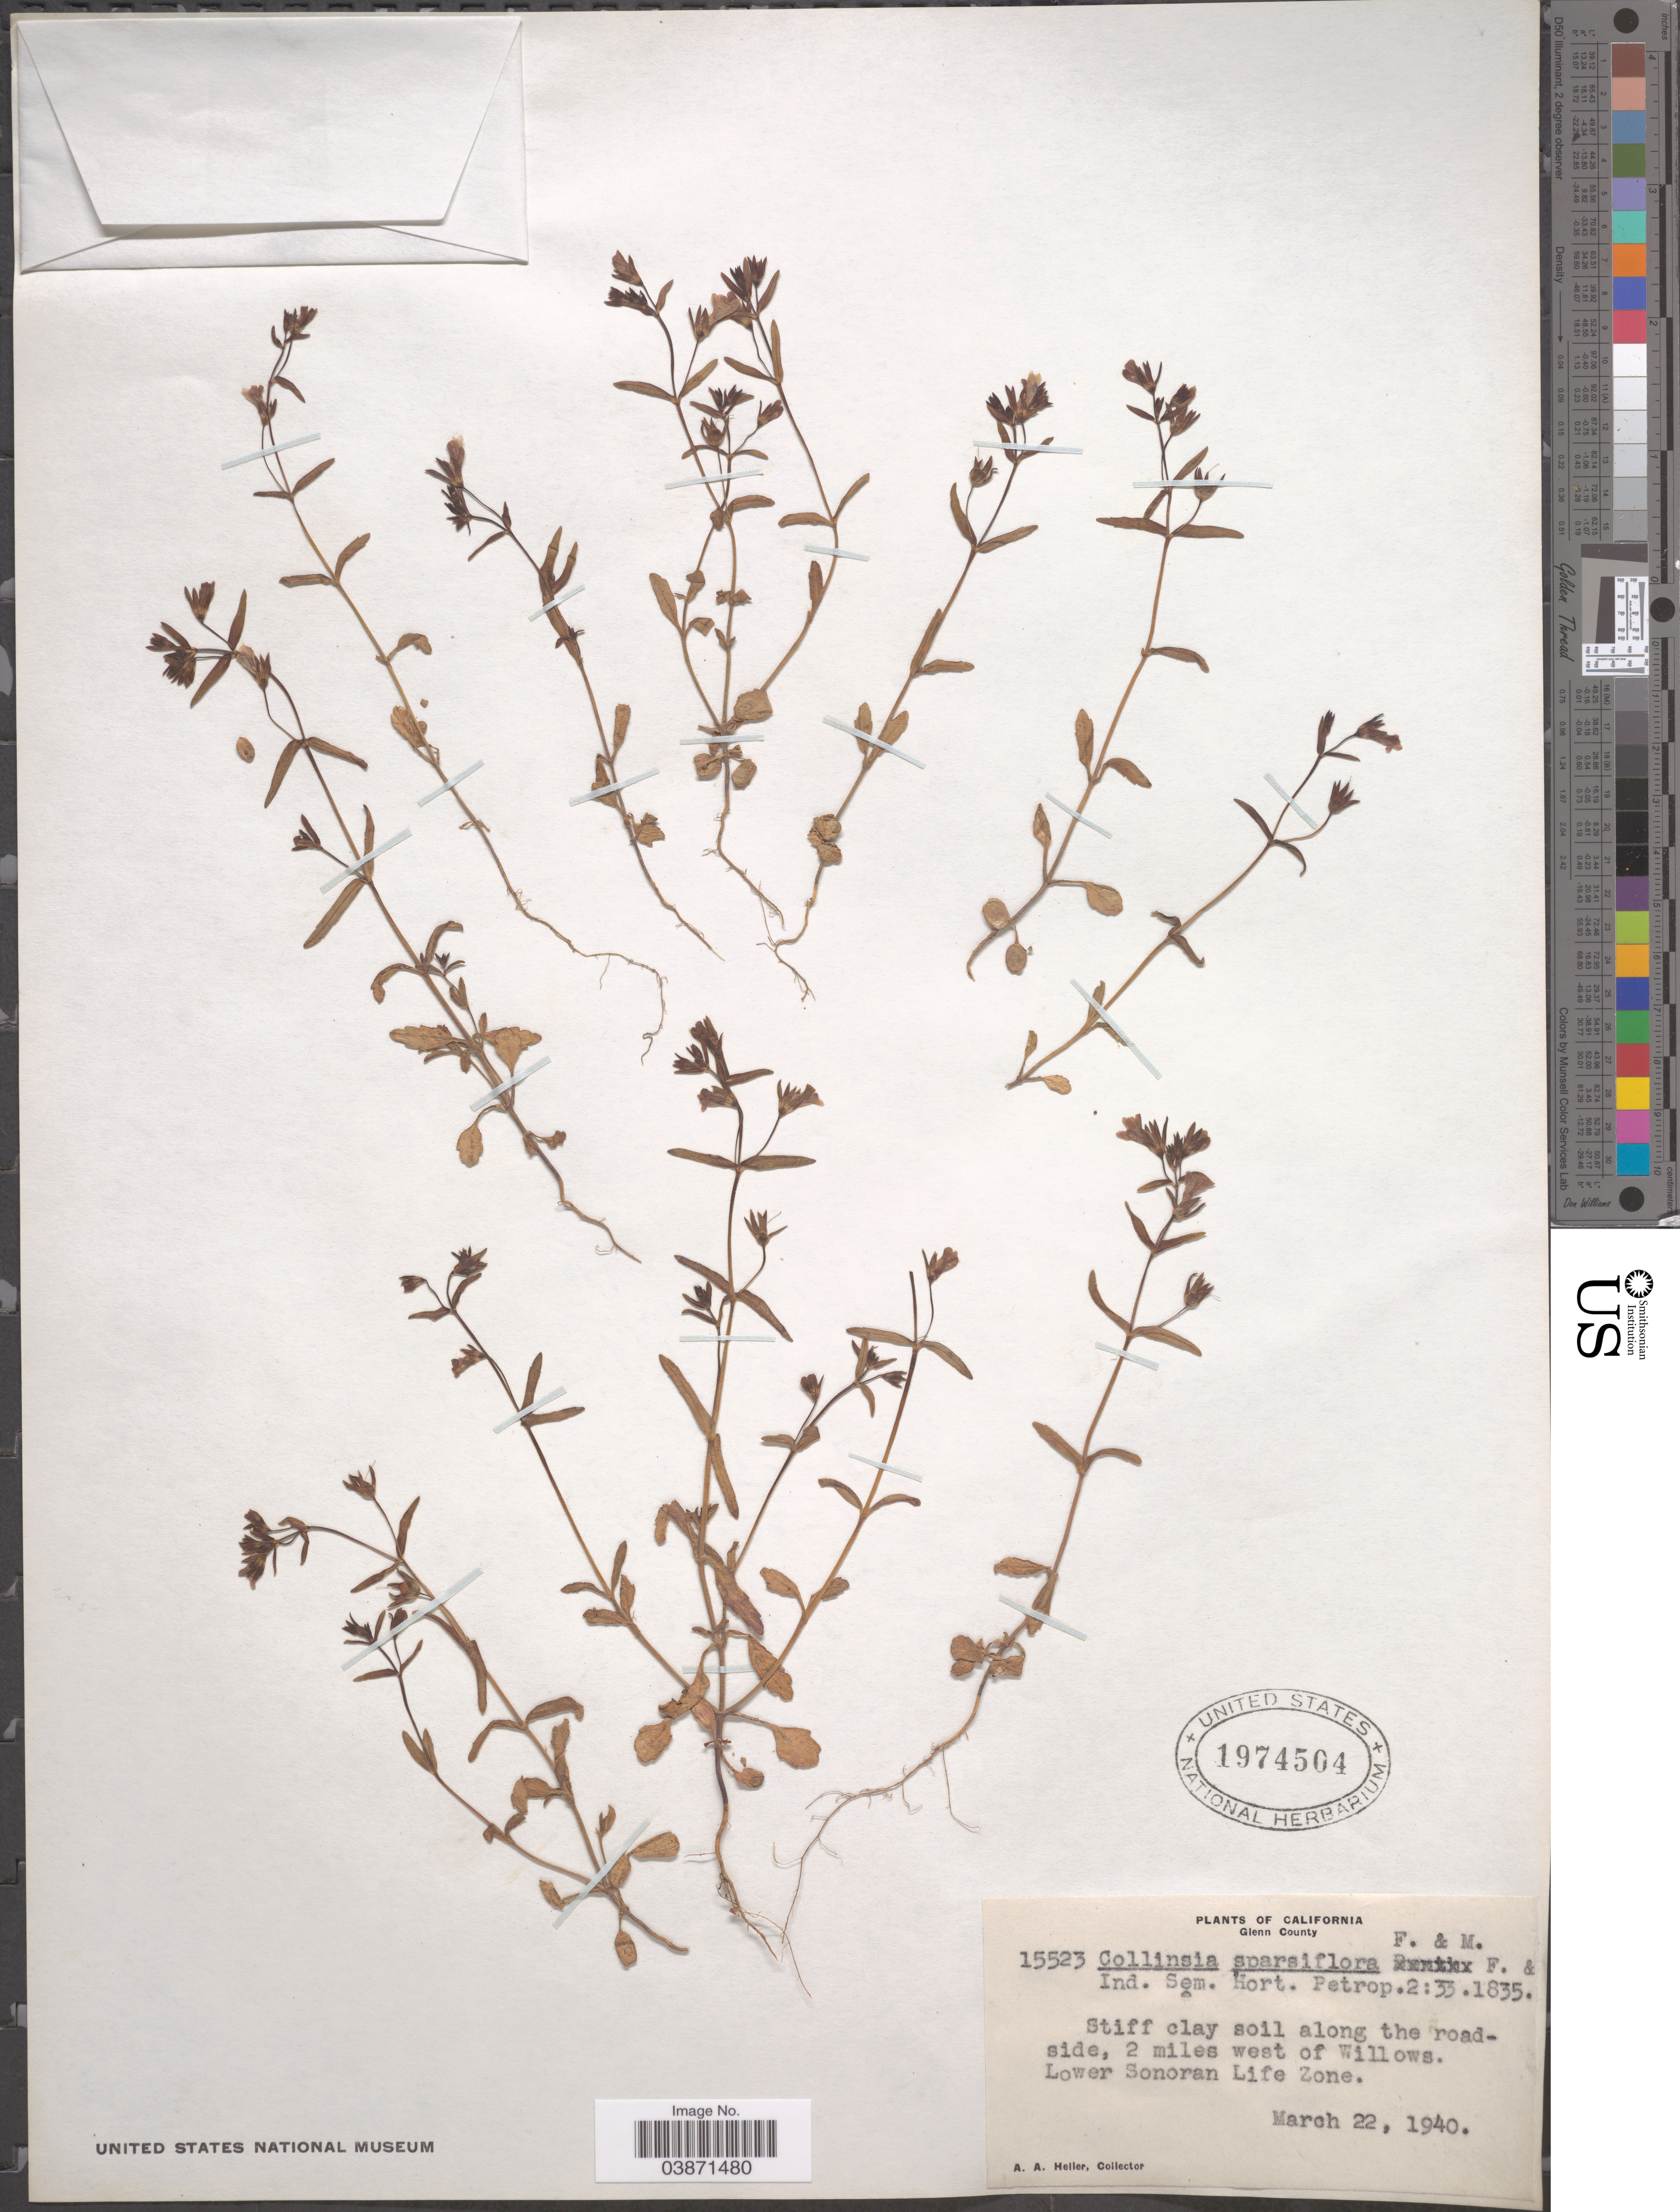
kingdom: Plantae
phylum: Tracheophyta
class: Magnoliopsida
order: Lamiales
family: Plantaginaceae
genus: Collinsia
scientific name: Collinsia sparsiflora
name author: Fisch. & C.A. Mey.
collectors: A. A. Heller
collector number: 15523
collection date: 1940-03-22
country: United States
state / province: California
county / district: Glenn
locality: Glenn County. Along the roadside, 2 miles west of Willows. Lower Sonoran Life Zone.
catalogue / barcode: US 1974504